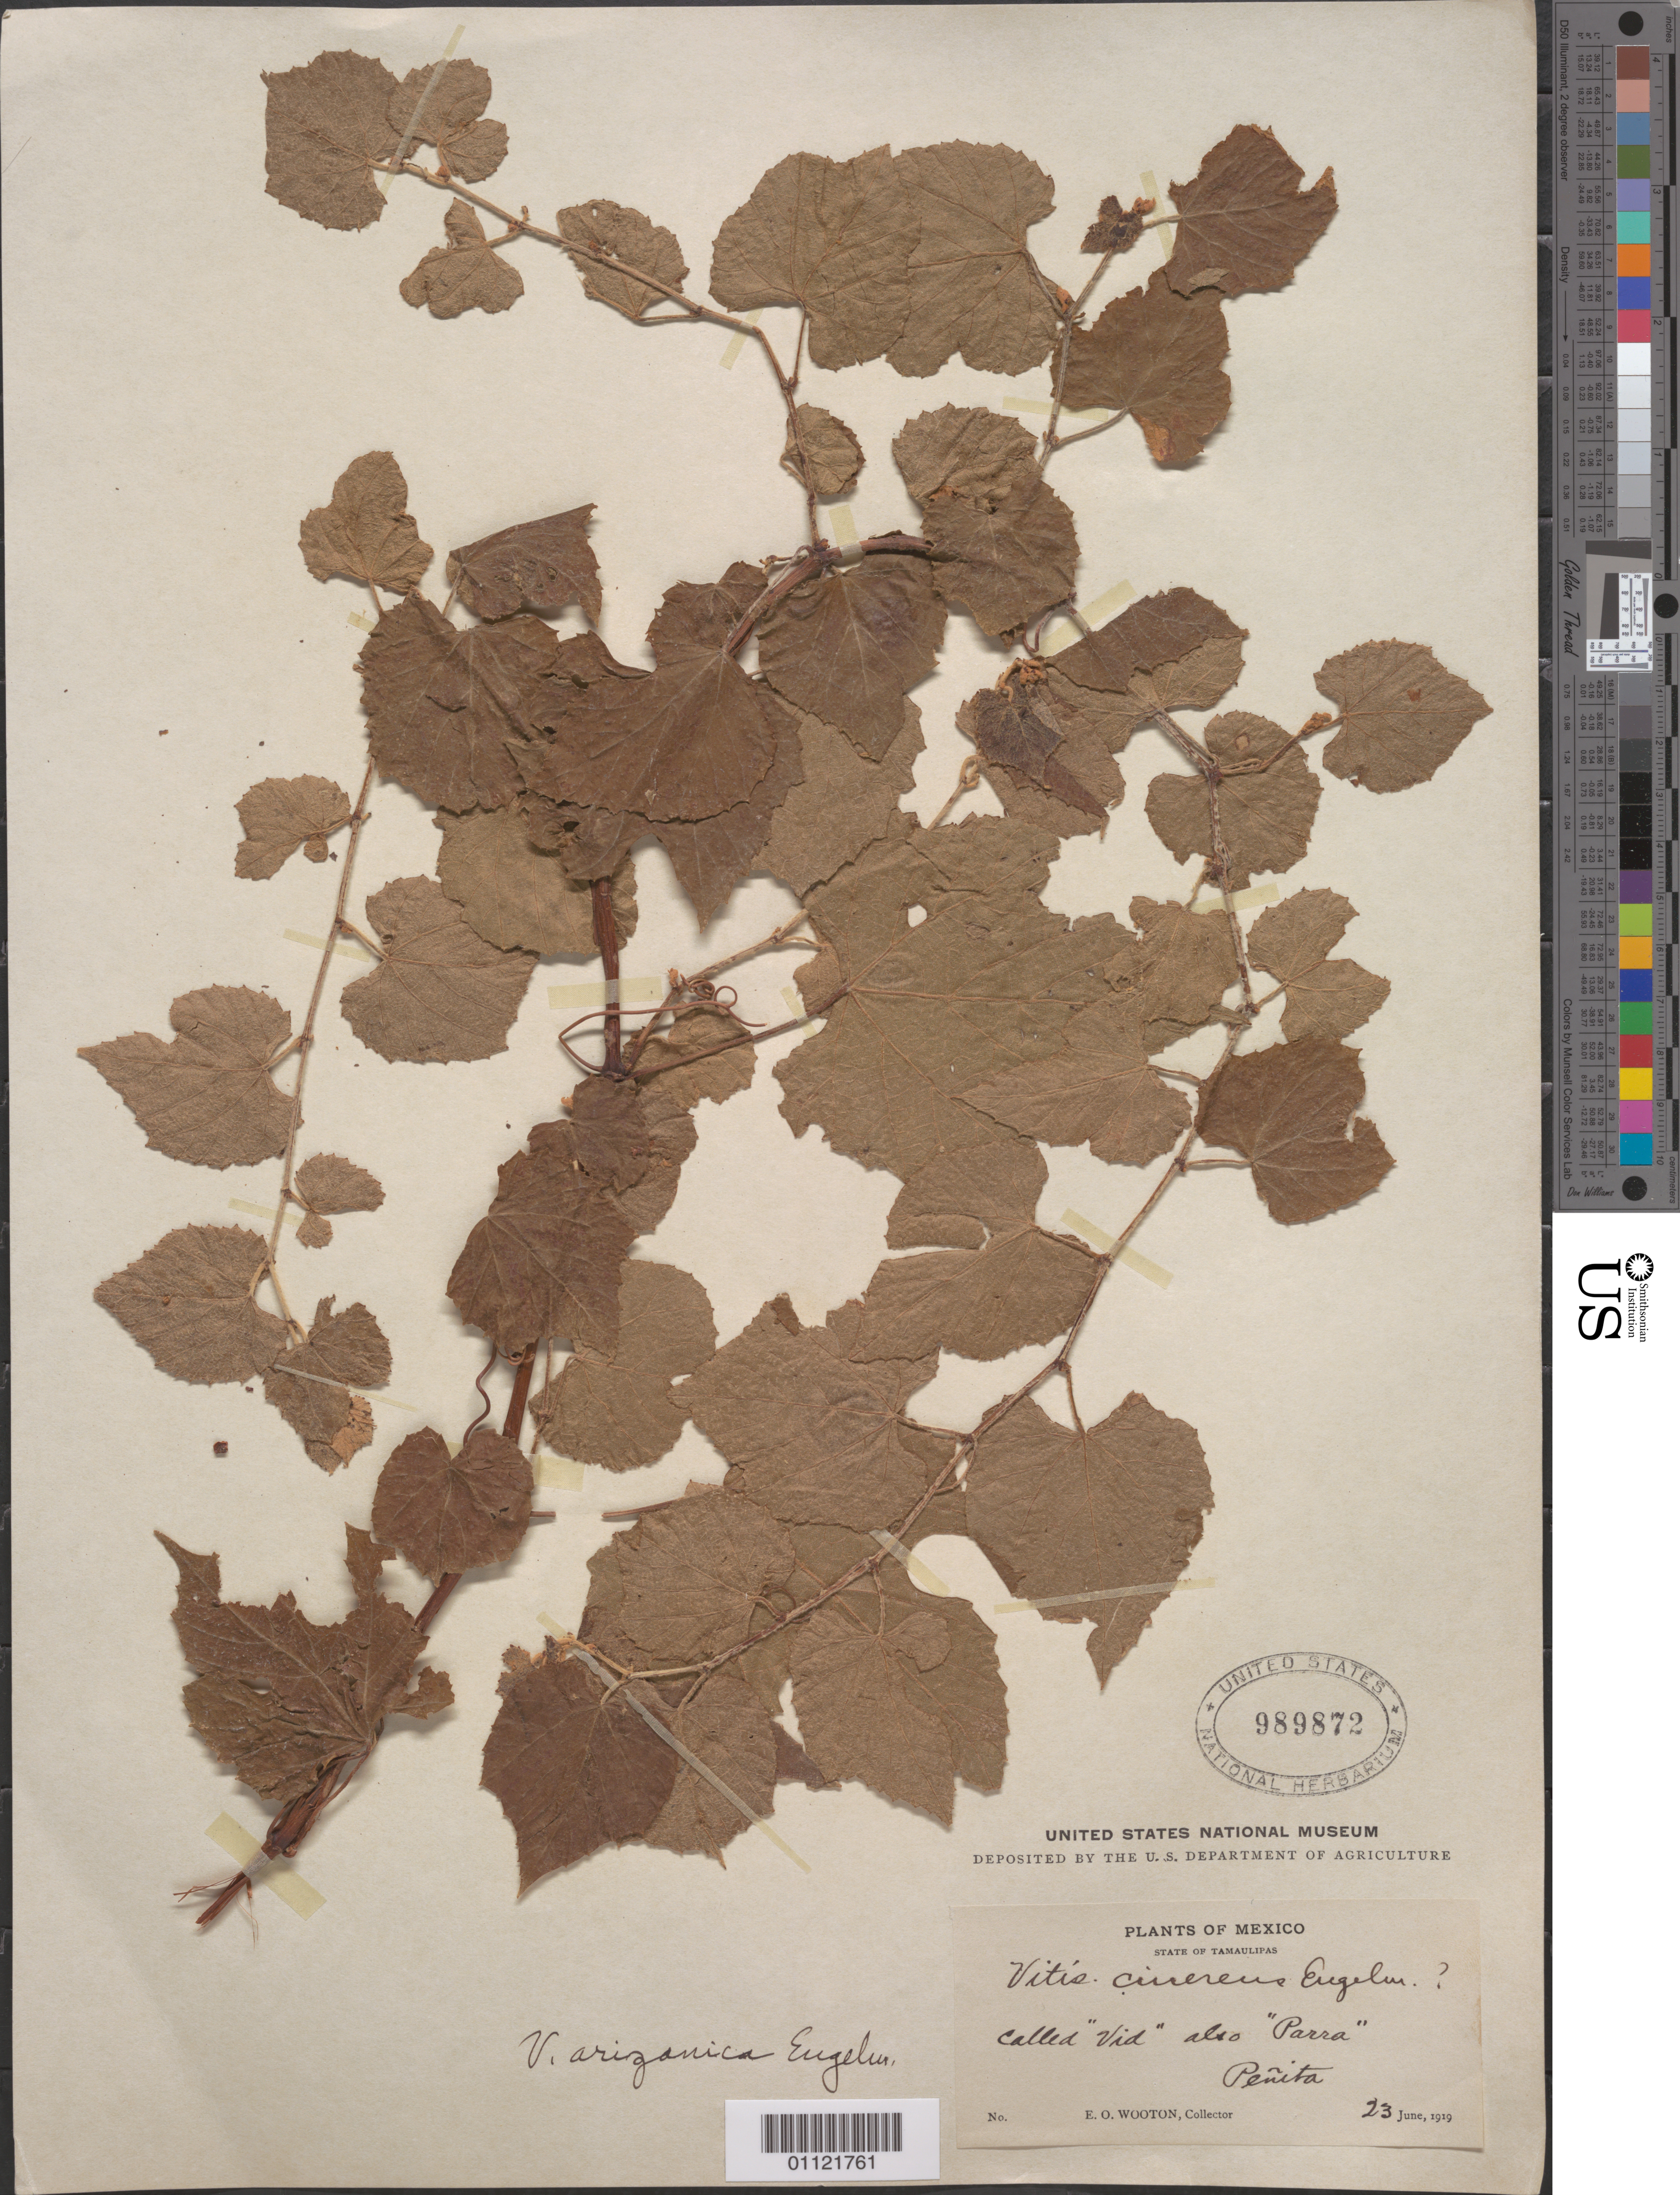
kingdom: Plantae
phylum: Tracheophyta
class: Magnoliopsida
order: Vitales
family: Vitaceae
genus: Vitis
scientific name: Vitis arizonica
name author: Engelm.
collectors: E. O. Wooton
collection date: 1919-06-23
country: Mexico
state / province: Tamaulipas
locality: Penita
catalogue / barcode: US 989872